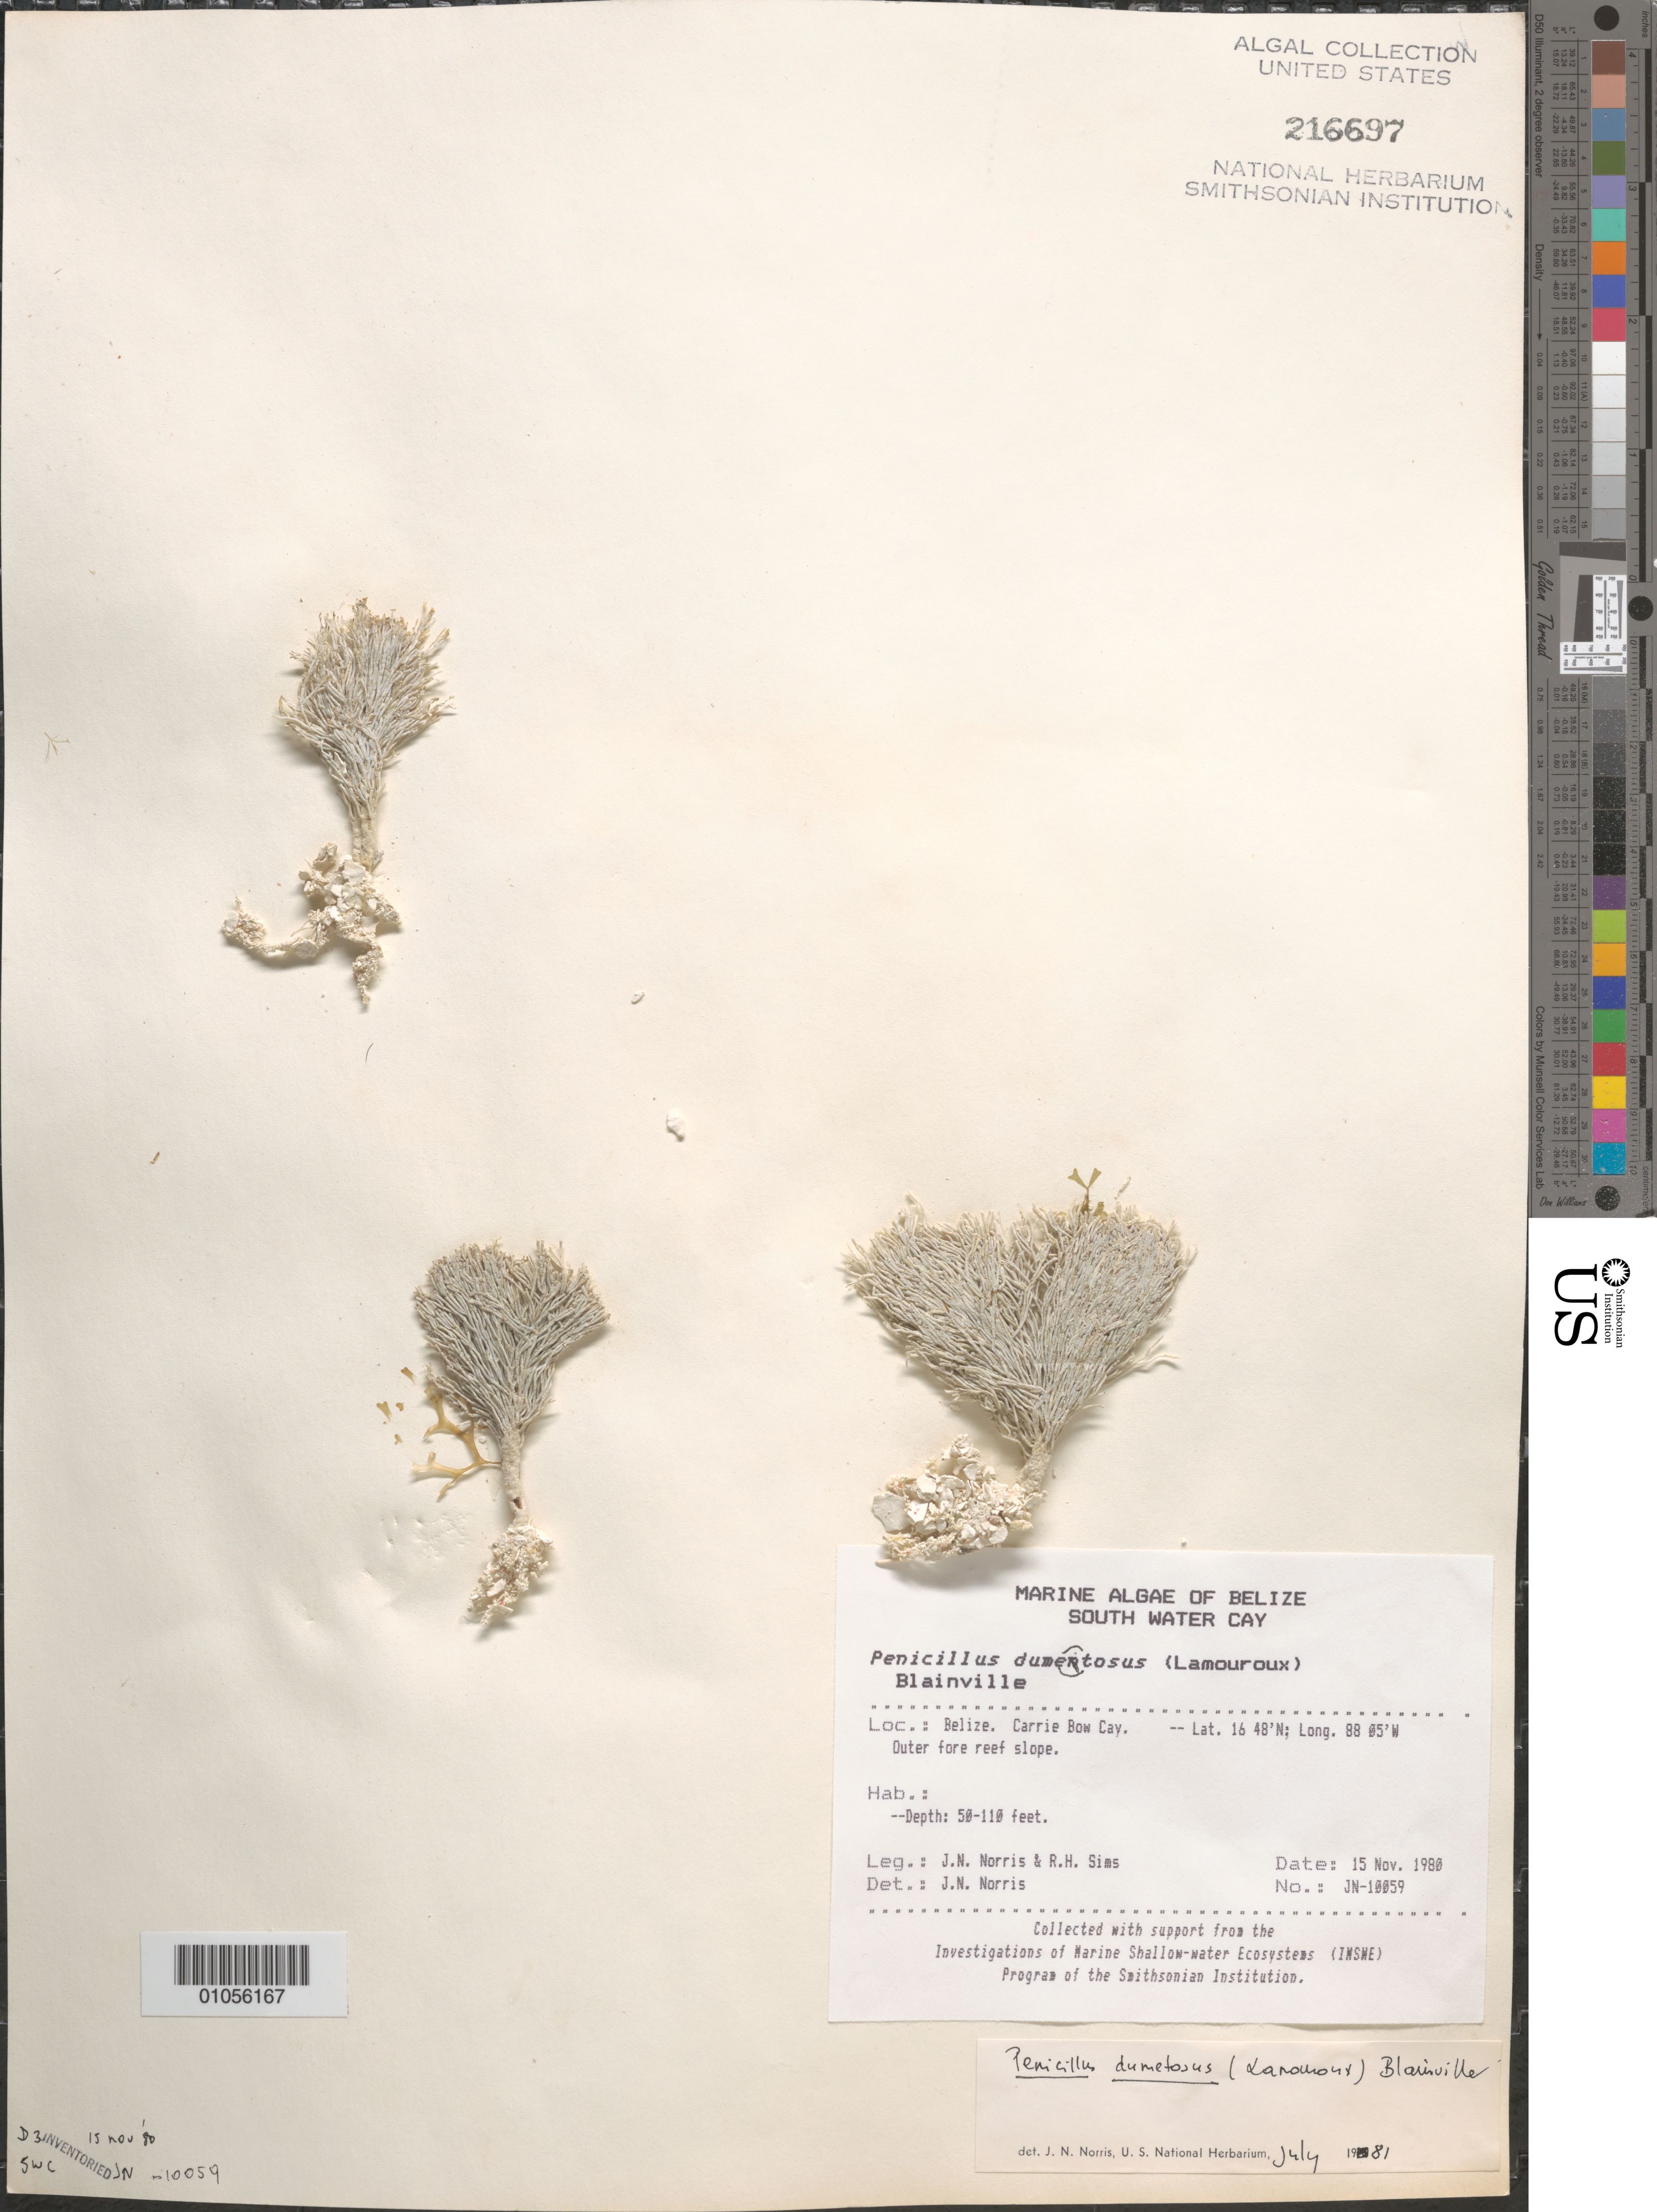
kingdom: Plantae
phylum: Chlorophyta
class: Ulvophyceae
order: Bryopsidales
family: Udoteaceae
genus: Penicillus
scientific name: Penicillus dumetosus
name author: (J.V.Lamouroux) Blainville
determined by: Norris, James N.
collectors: J. N. Norris & R. H. Sims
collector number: JN-10059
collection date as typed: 15 Nov 1980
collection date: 1980-11-15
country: Belize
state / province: Stann Creek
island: Carrie Bow Cay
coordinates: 16 48'N, 88 05'W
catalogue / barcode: US 216697